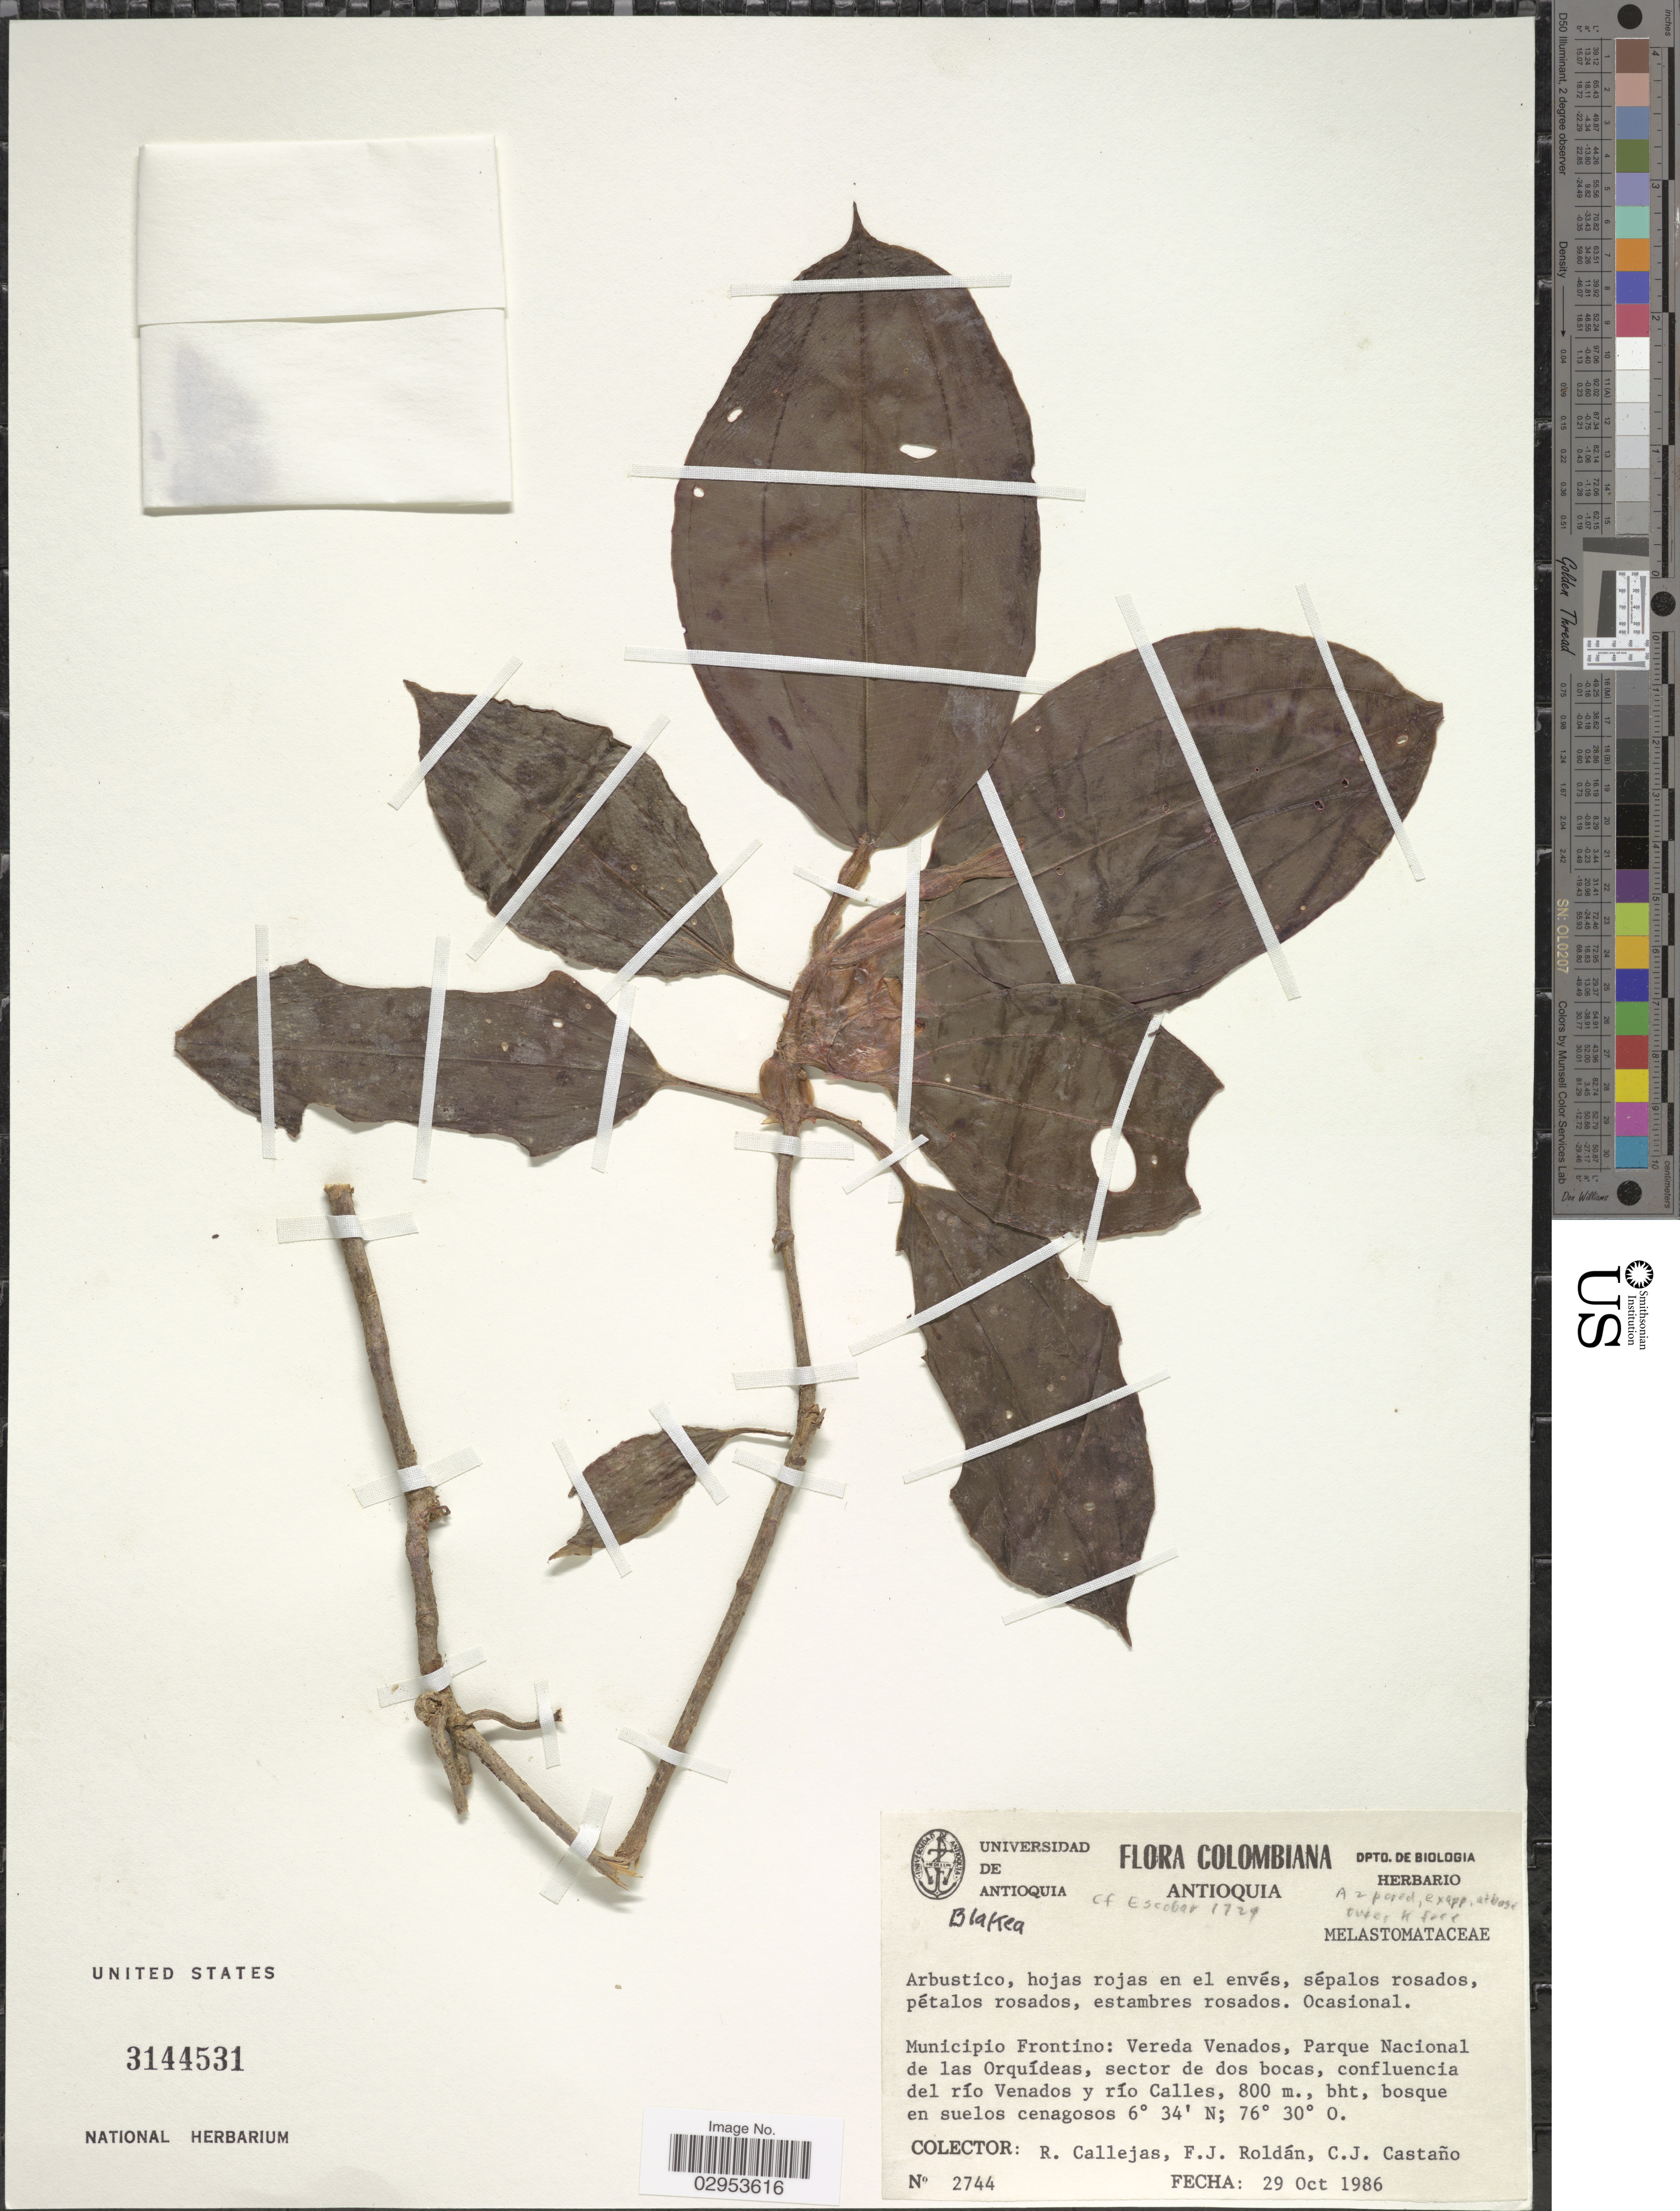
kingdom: Plantae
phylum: Tracheophyta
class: Magnoliopsida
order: Myrtales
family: Melastomataceae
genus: Blakea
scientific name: Blakea sp.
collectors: R. Callejas, F. J. Roldán & C. Castaño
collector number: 2744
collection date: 1986-10-29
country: Colombia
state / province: Antioquia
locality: Municipio Frontino: Vereda Venados, Parque Nacional de las Orquídeas, sector de dos bocas, confluencia del río Venados y río Calles.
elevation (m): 800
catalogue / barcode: US 3144531